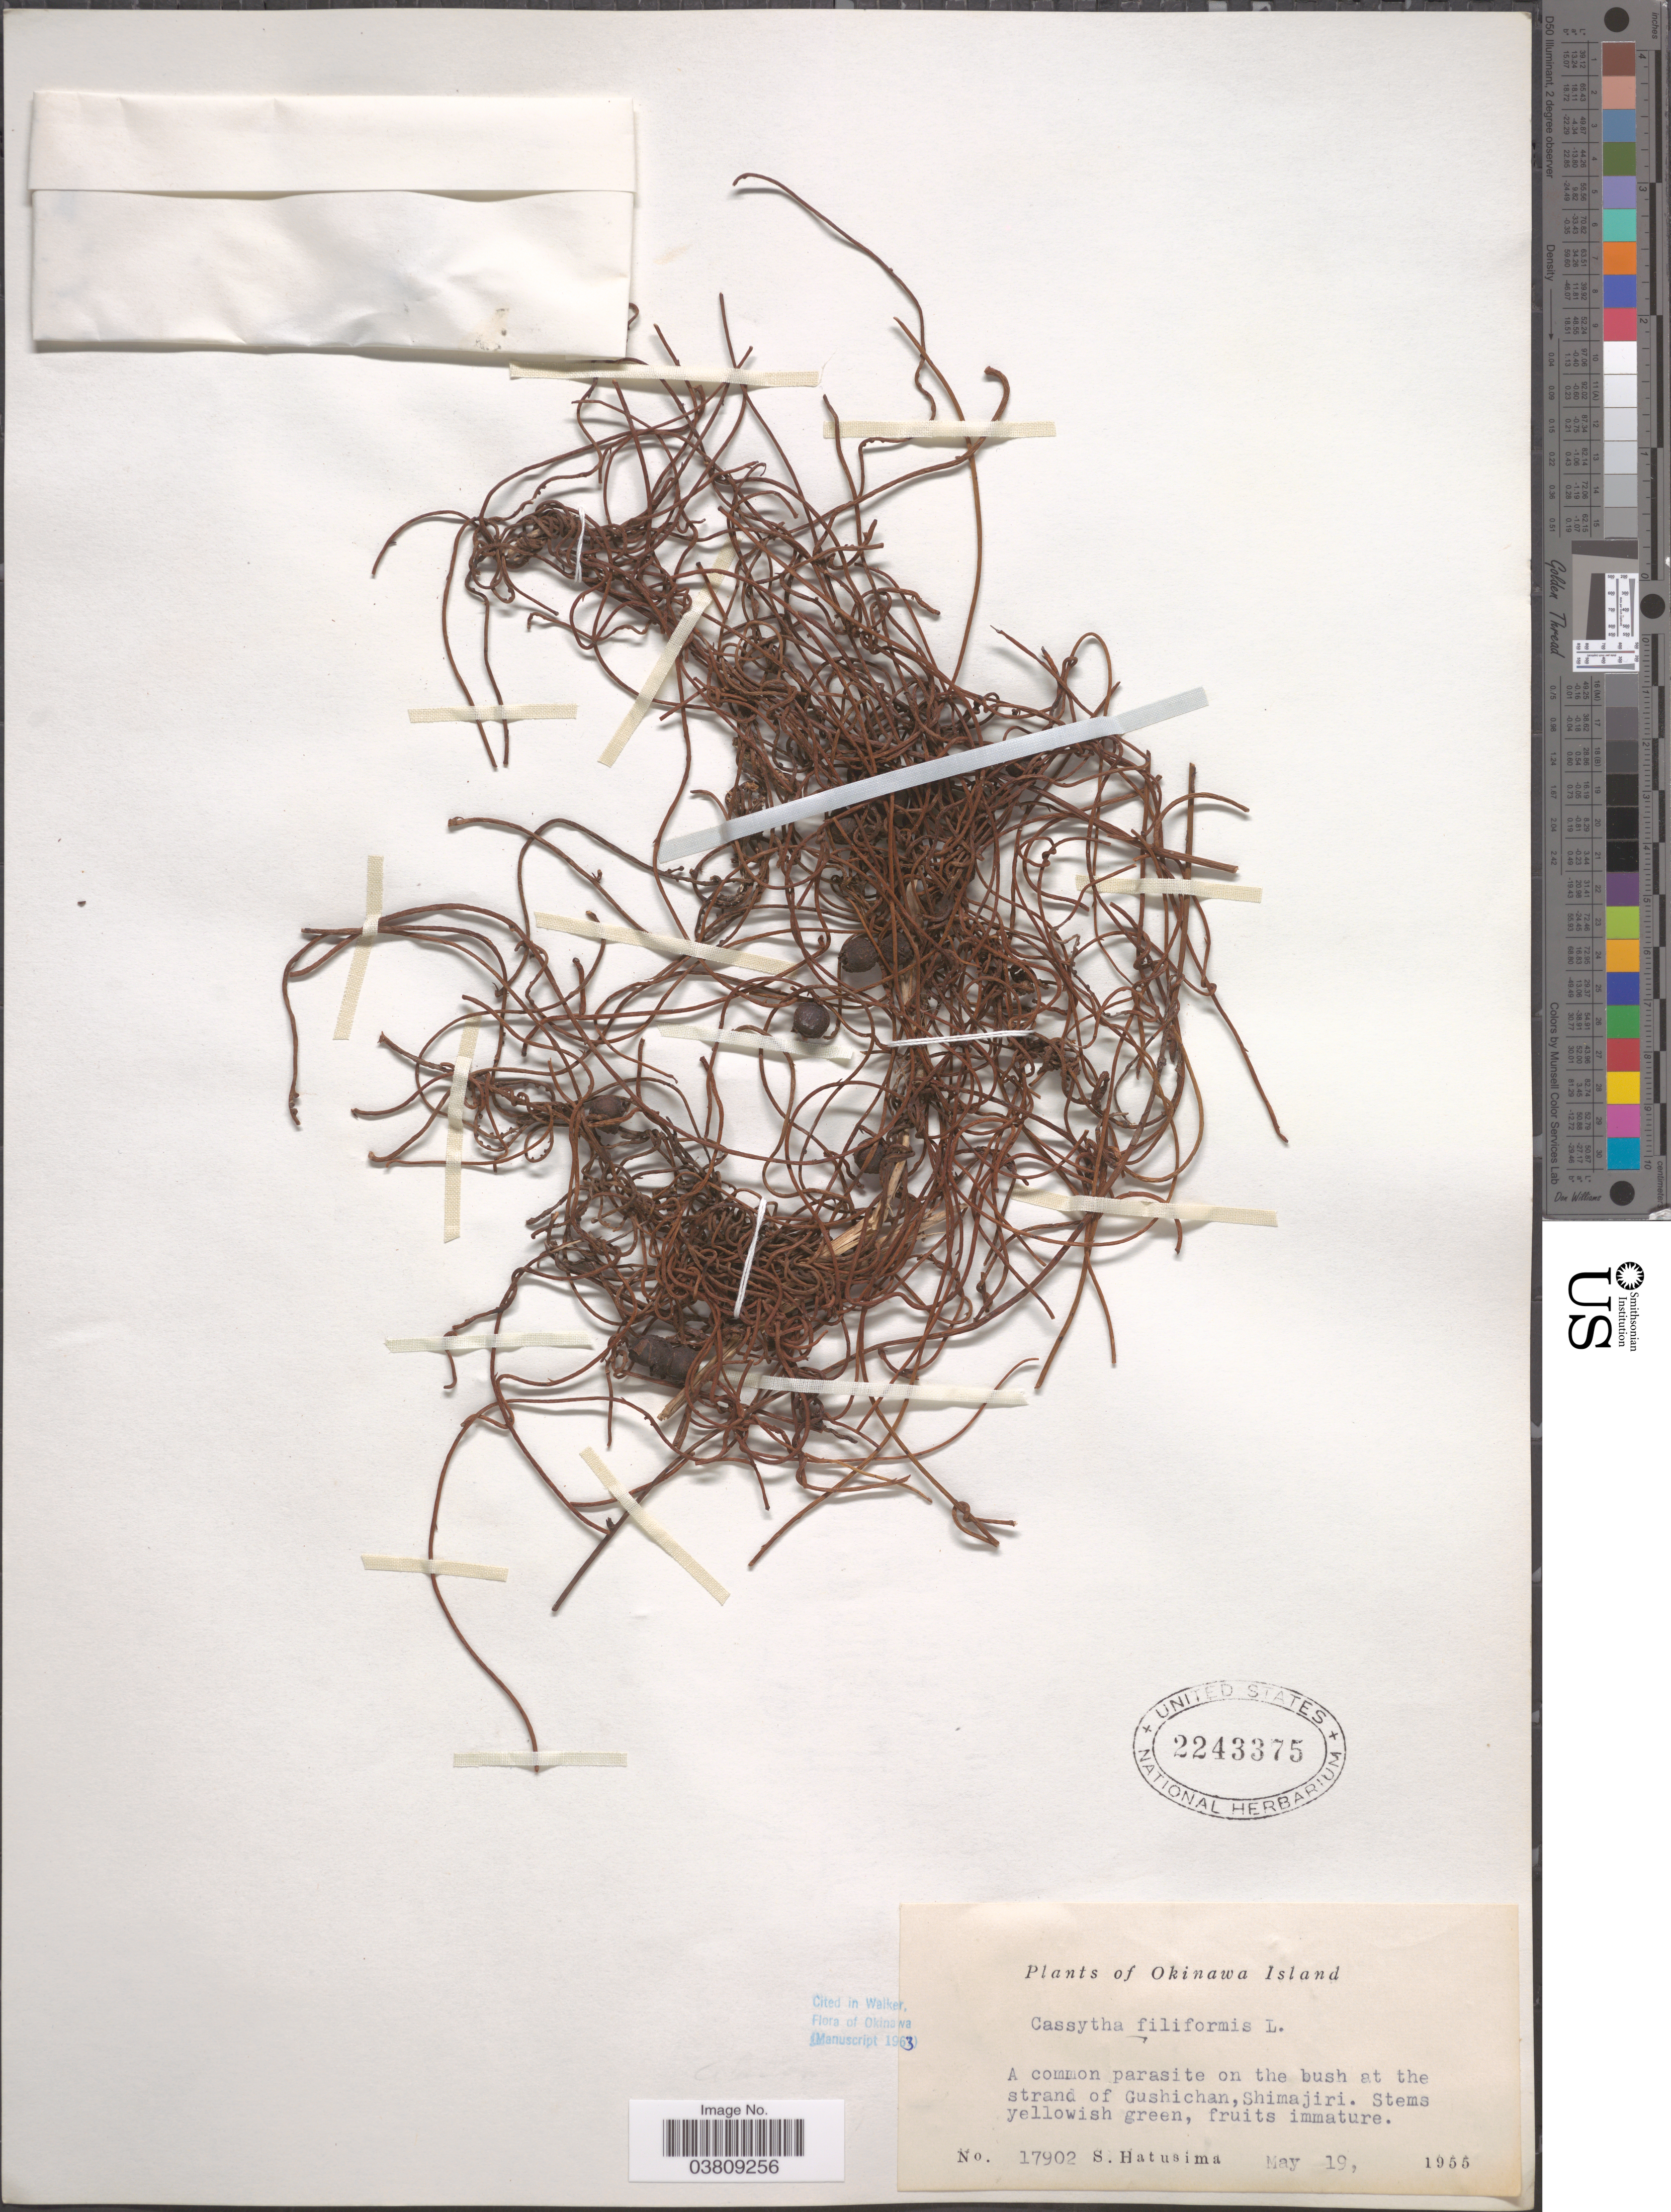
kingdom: Plantae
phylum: Tracheophyta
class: Magnoliopsida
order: Laurales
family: Lauraceae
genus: Cassytha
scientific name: Cassytha filiformis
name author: L.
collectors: S. Hatusima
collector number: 17902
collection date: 1955-05-19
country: Japan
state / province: Okinawa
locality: Okinawa Island. On the bush at the strand of Gushichan, Shimajiri.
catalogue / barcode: US 2243375